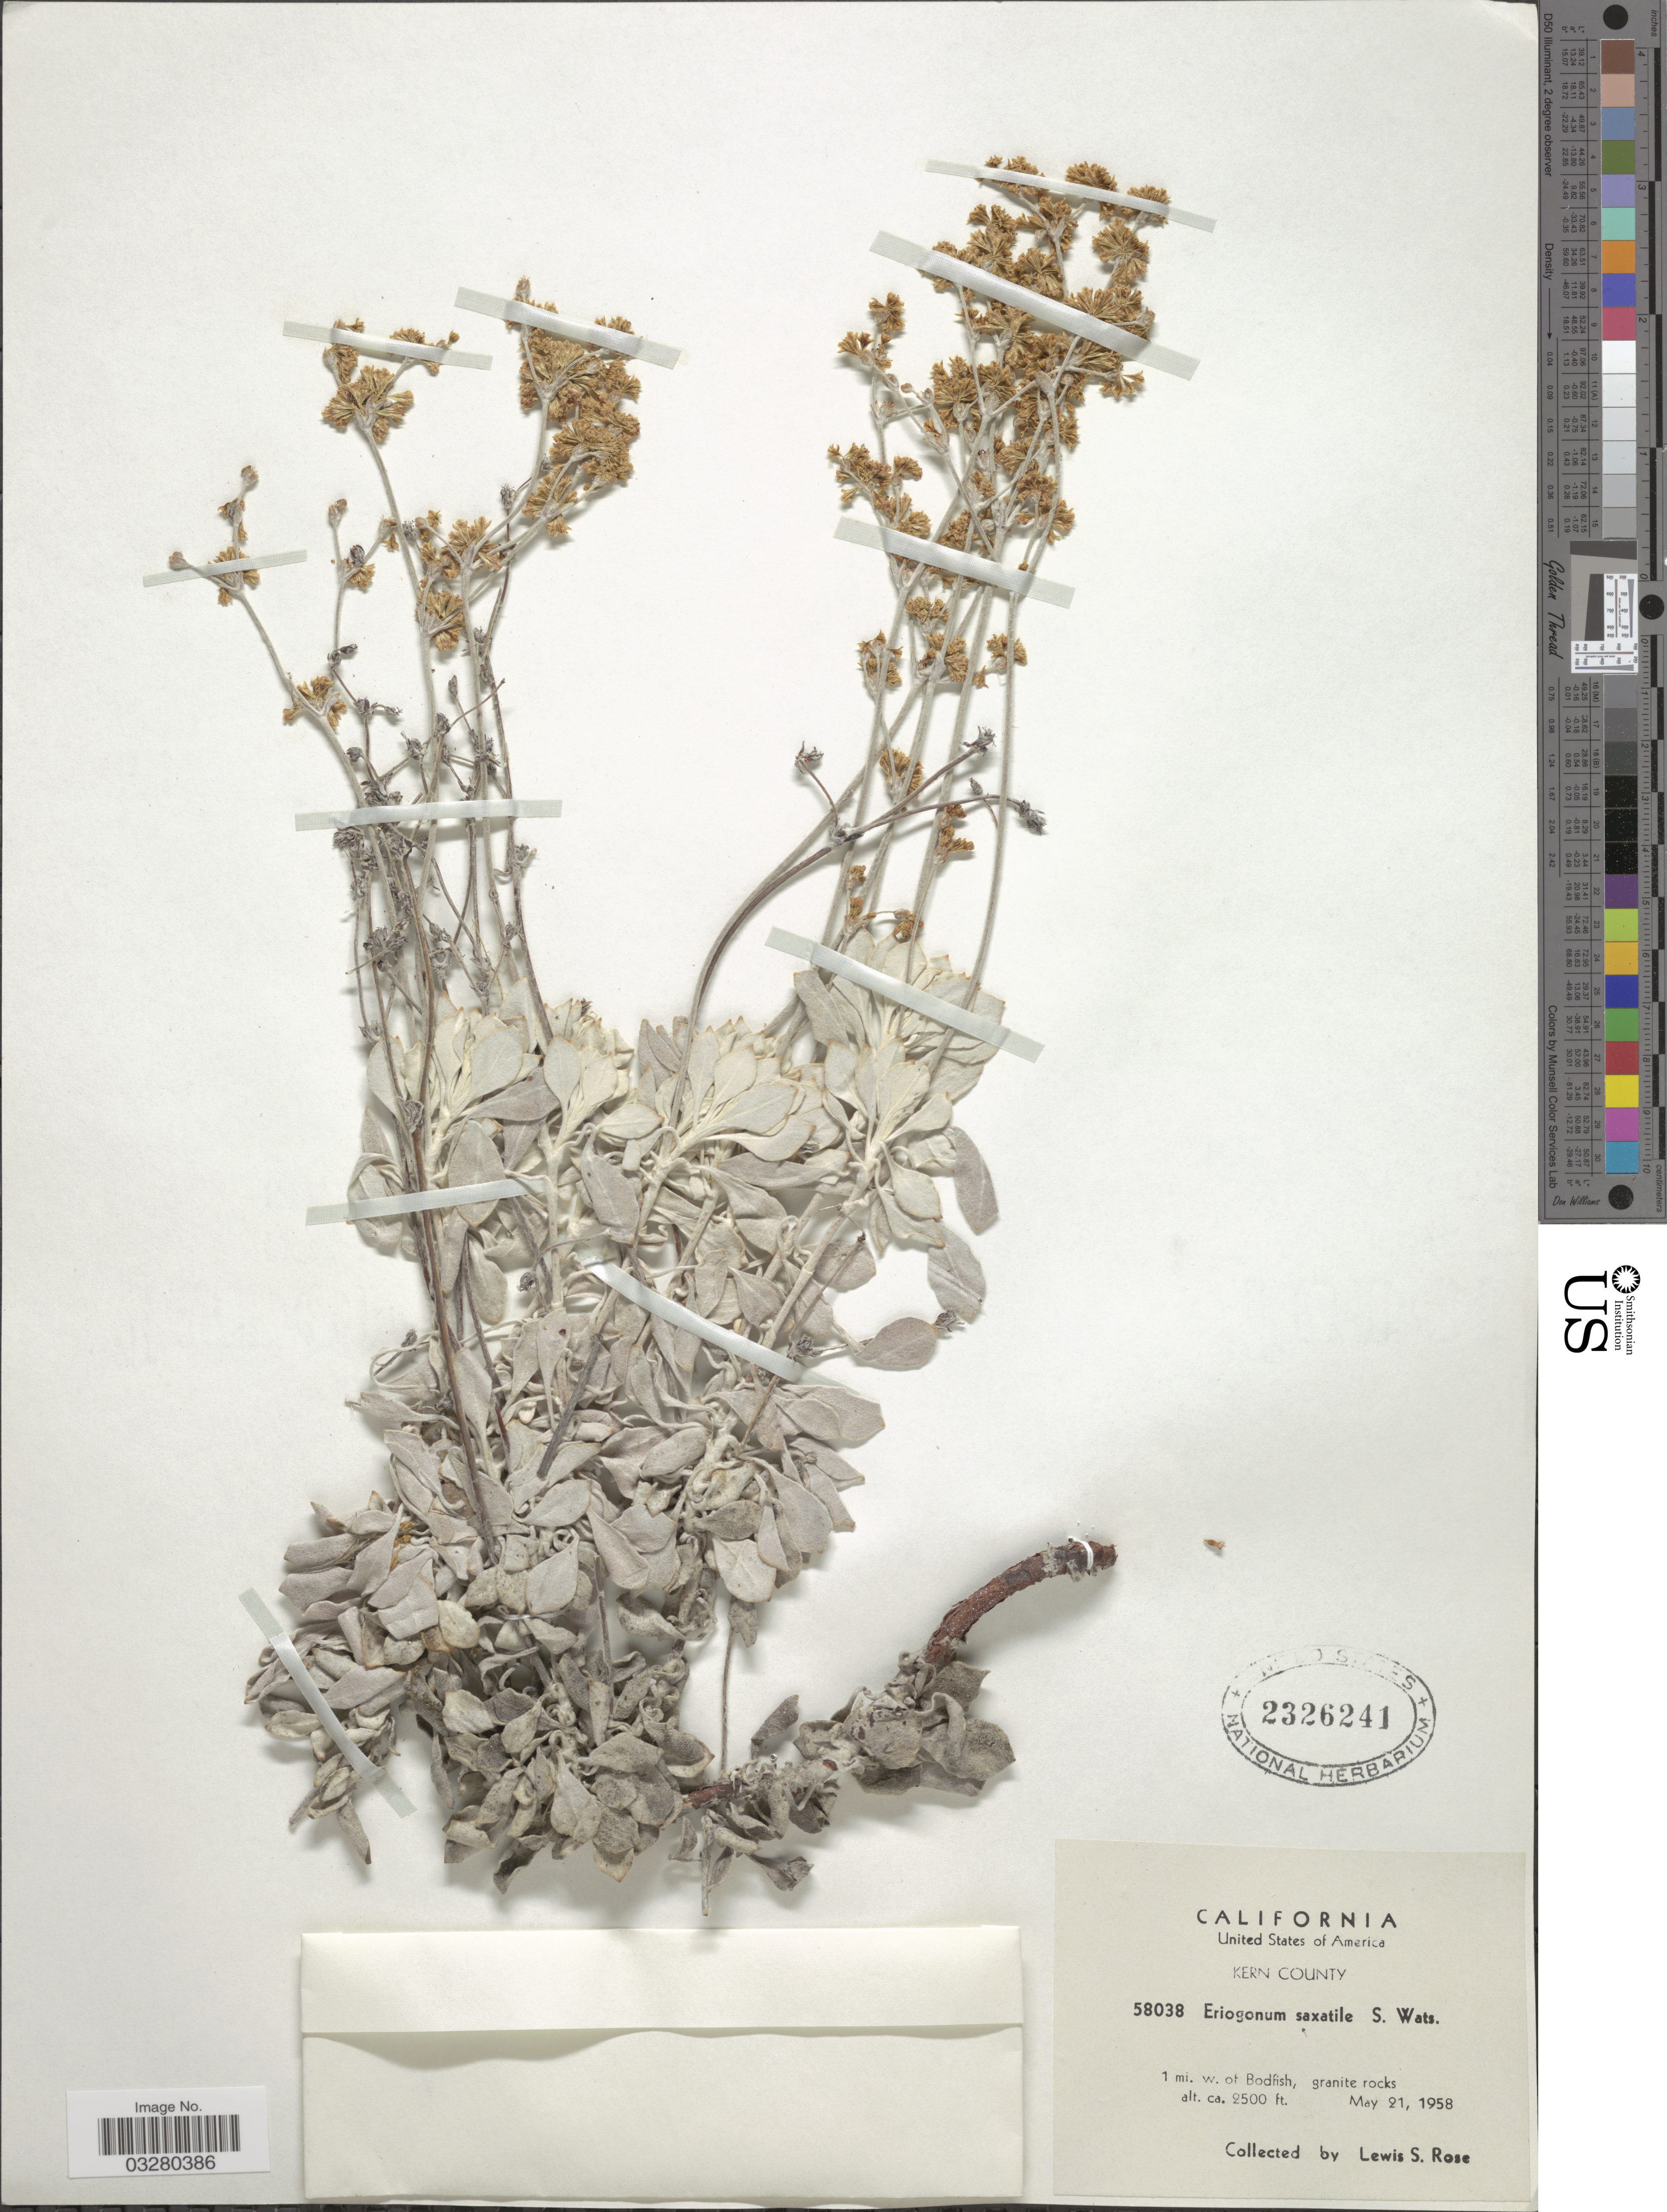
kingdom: Plantae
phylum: Tracheophyta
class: Magnoliopsida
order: Caryophyllales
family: Polygonaceae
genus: Eriogonum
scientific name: Eriogonum saxatile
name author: S. Watson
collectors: L. S. Rose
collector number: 58038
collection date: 1958-05-21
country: United States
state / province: California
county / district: Kern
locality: Kern County. 1 mi. w. of Bodfish.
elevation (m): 762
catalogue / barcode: US 2326241